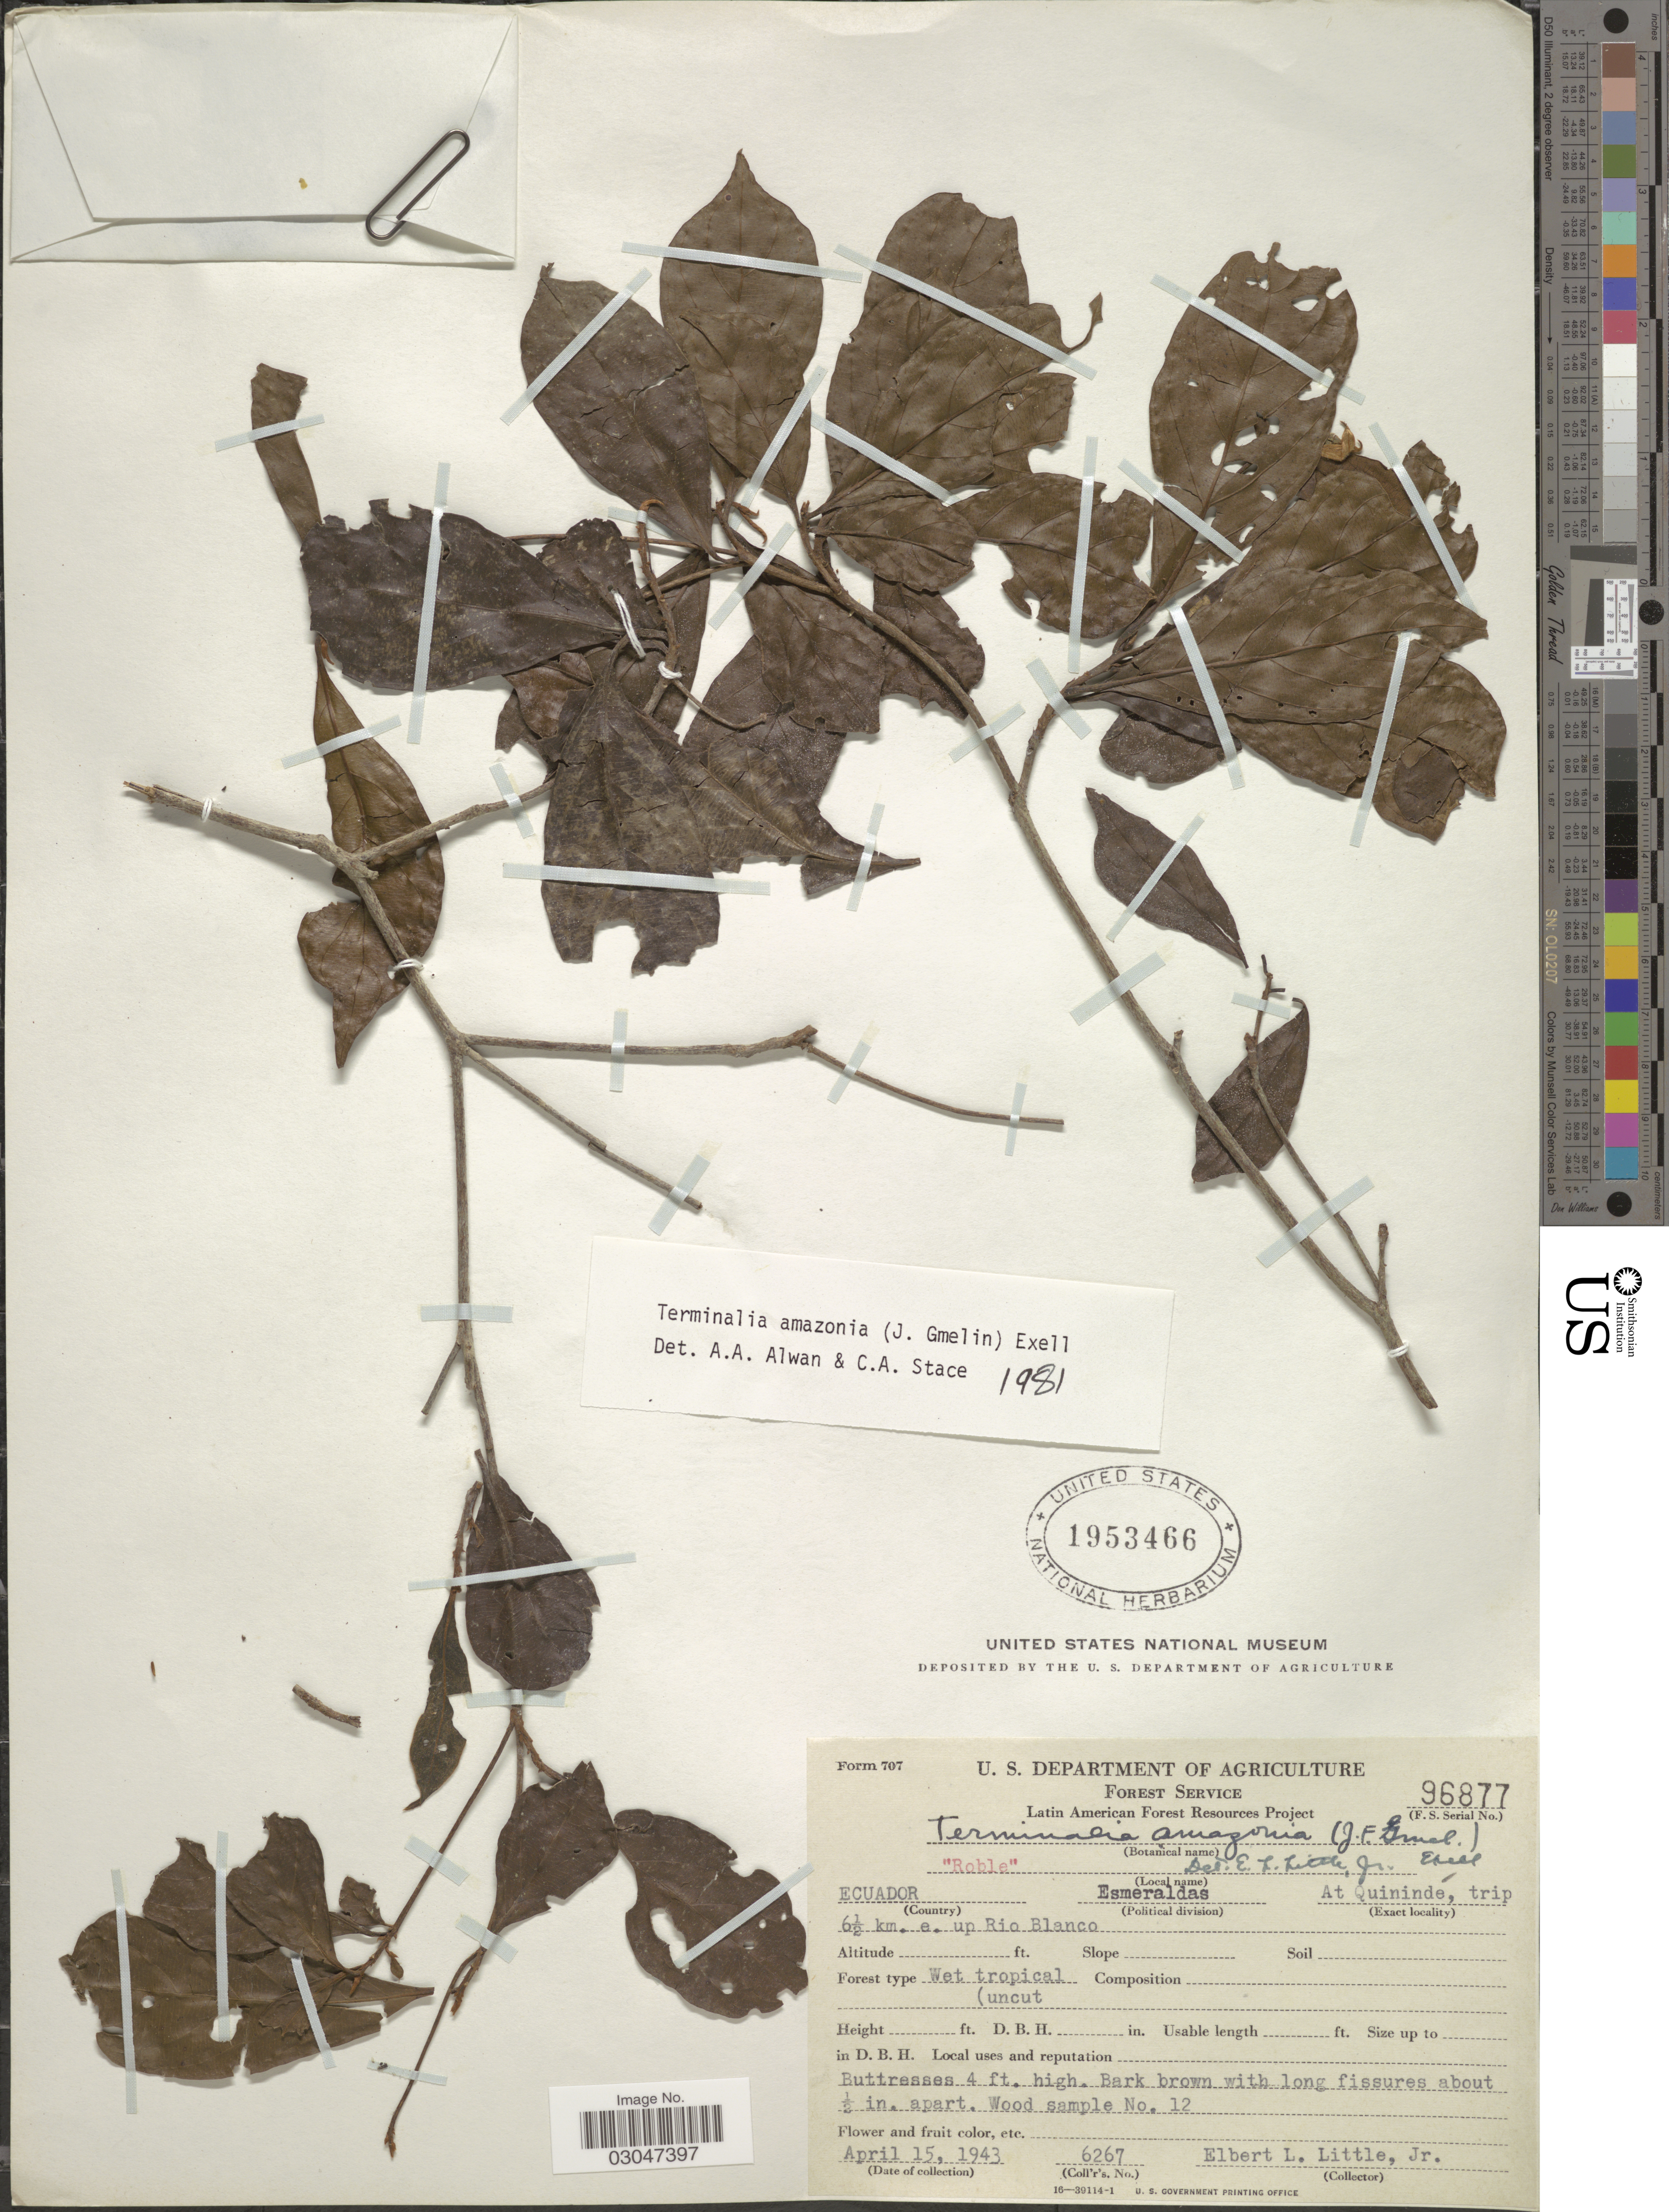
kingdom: Plantae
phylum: Tracheophyta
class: Magnoliopsida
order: Myrtales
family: Combretaceae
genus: Terminalia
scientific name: Terminalia amazonia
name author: (J.F. Gmel.) Exell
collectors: E. L. Little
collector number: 6267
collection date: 1943-04-15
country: Ecuador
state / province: Esmeraldas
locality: At Quininde, trip 6½ km. e. up Rio Blanco.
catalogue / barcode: US 1953466